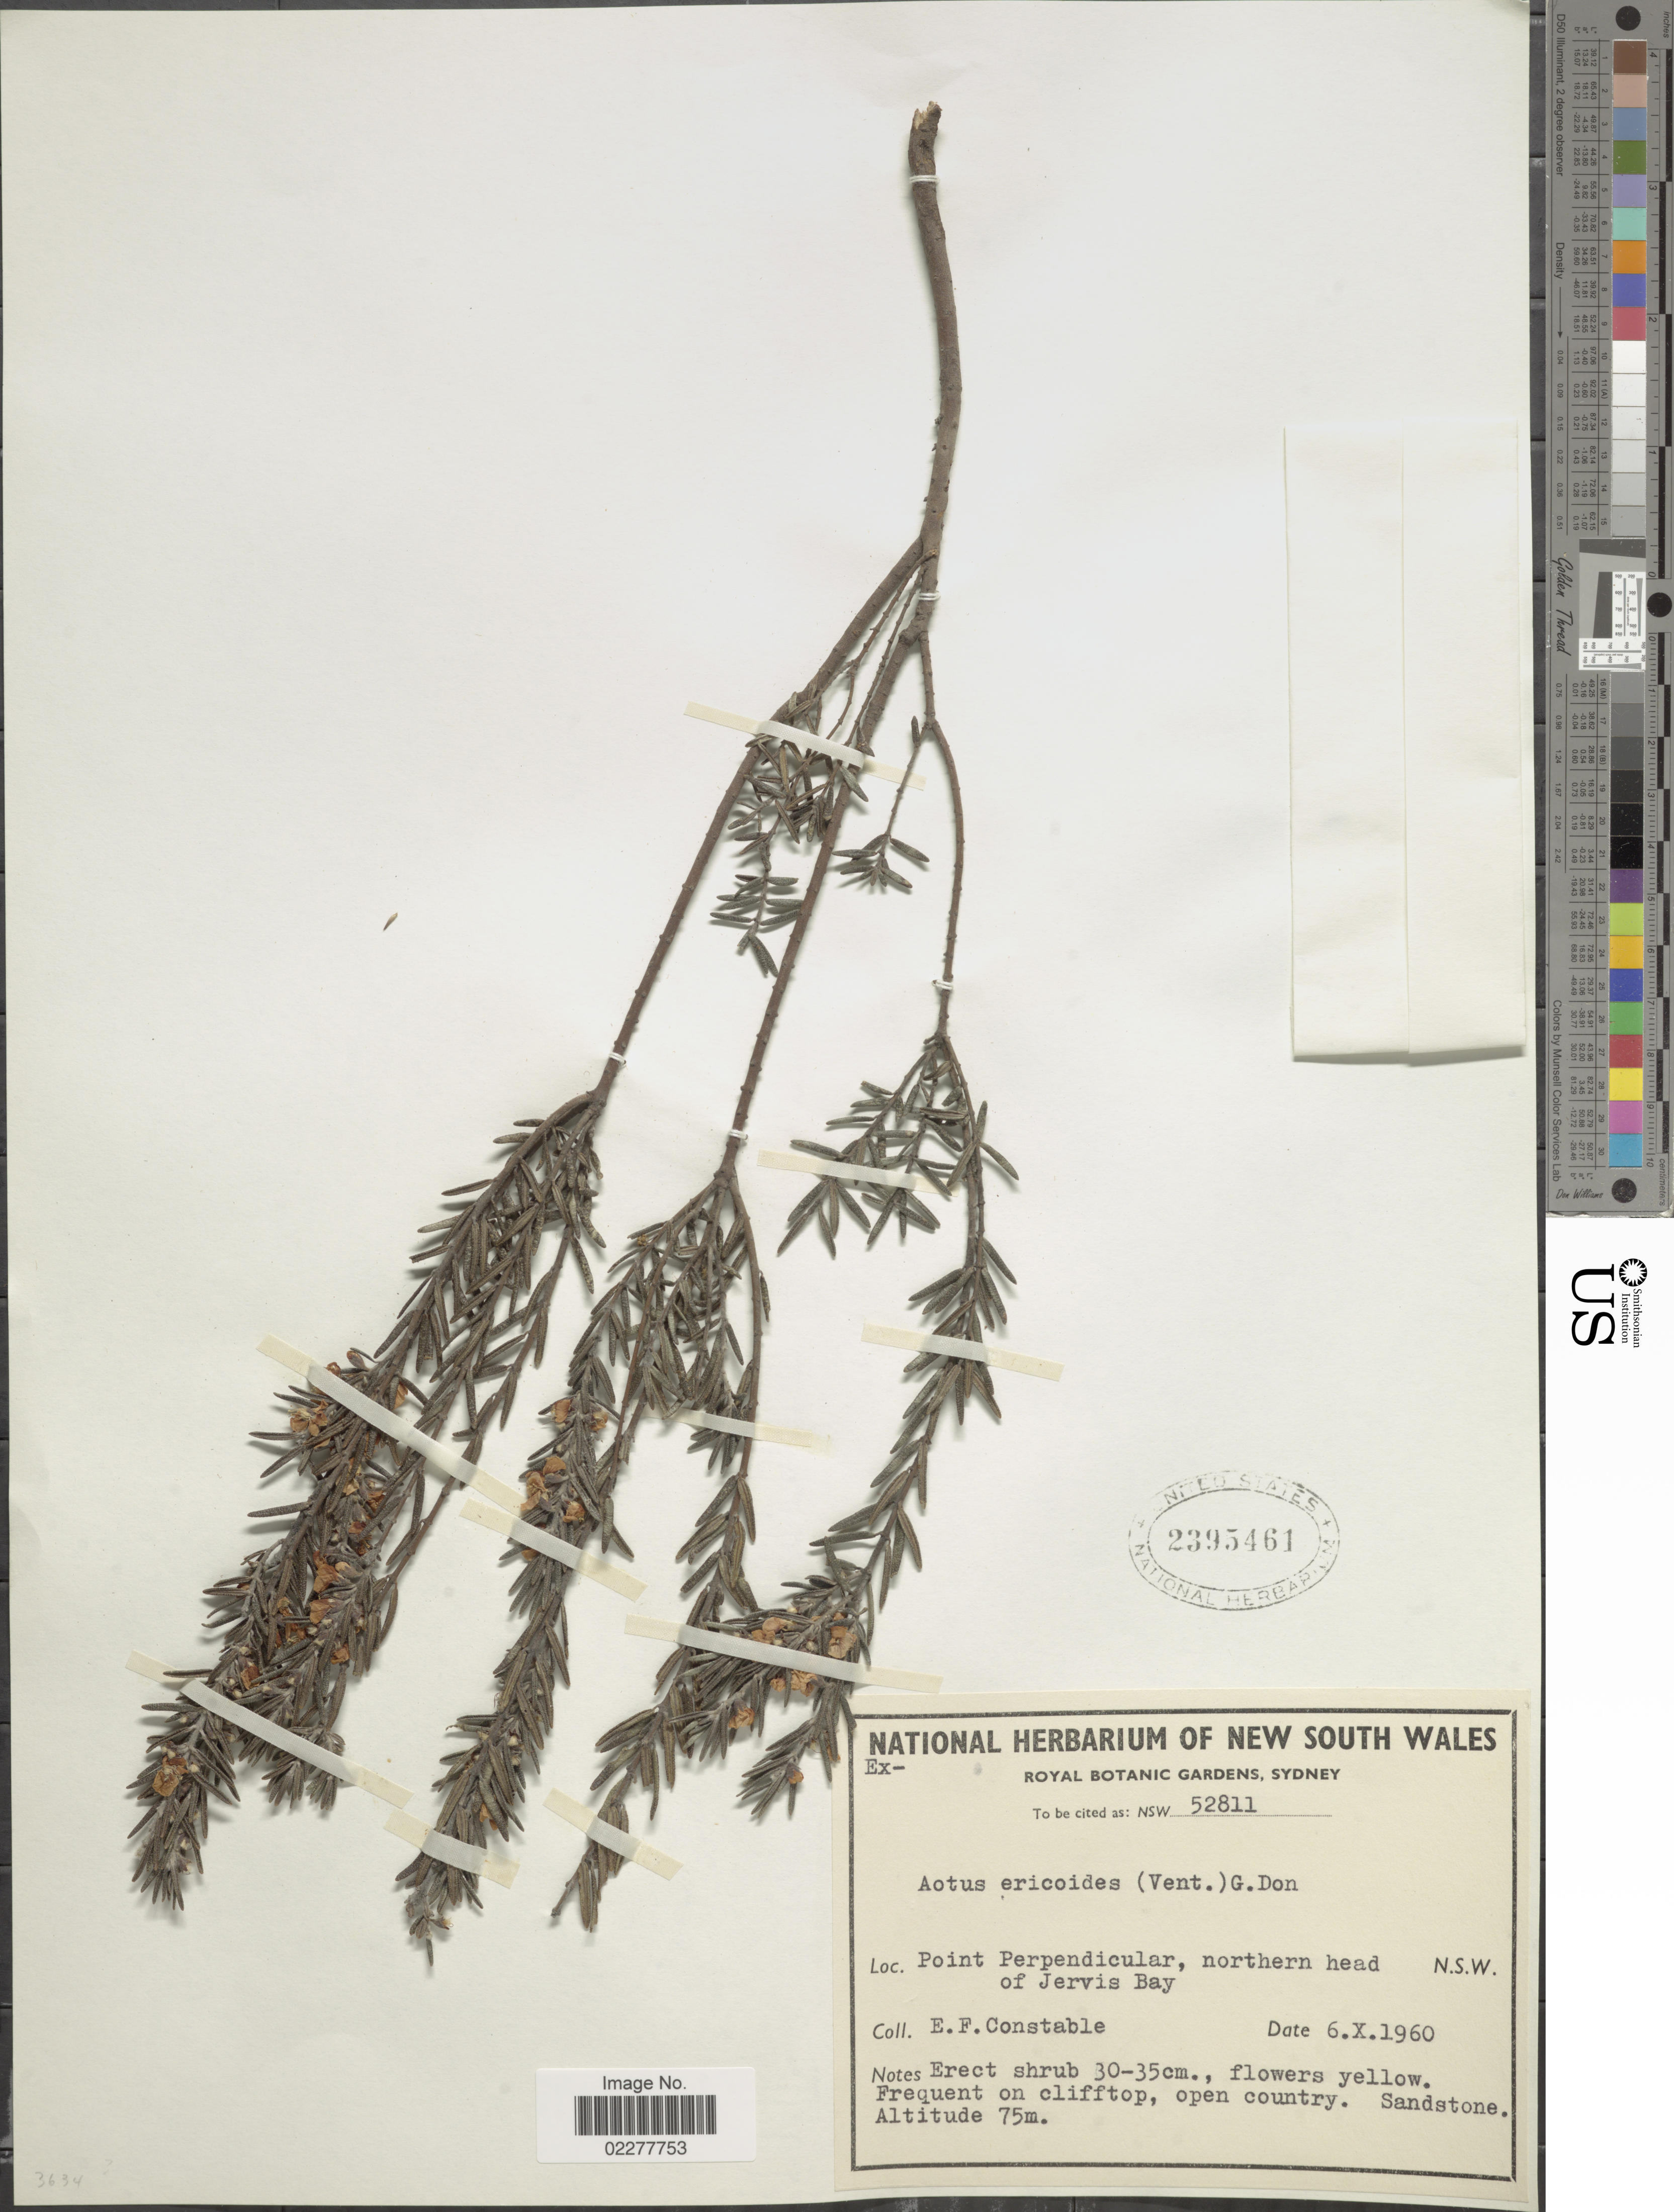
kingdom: Plantae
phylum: Tracheophyta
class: Magnoliopsida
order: Fabales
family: Fabaceae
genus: Aotus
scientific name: Aotus ericoides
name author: (Vent.) G. Don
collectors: E. F. Constable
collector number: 52811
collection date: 1960-10-06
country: Australia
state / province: New South Wales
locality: Point Perpendicular, northern head of Jervis Bay, N.S.W.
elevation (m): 75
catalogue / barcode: US 2395461